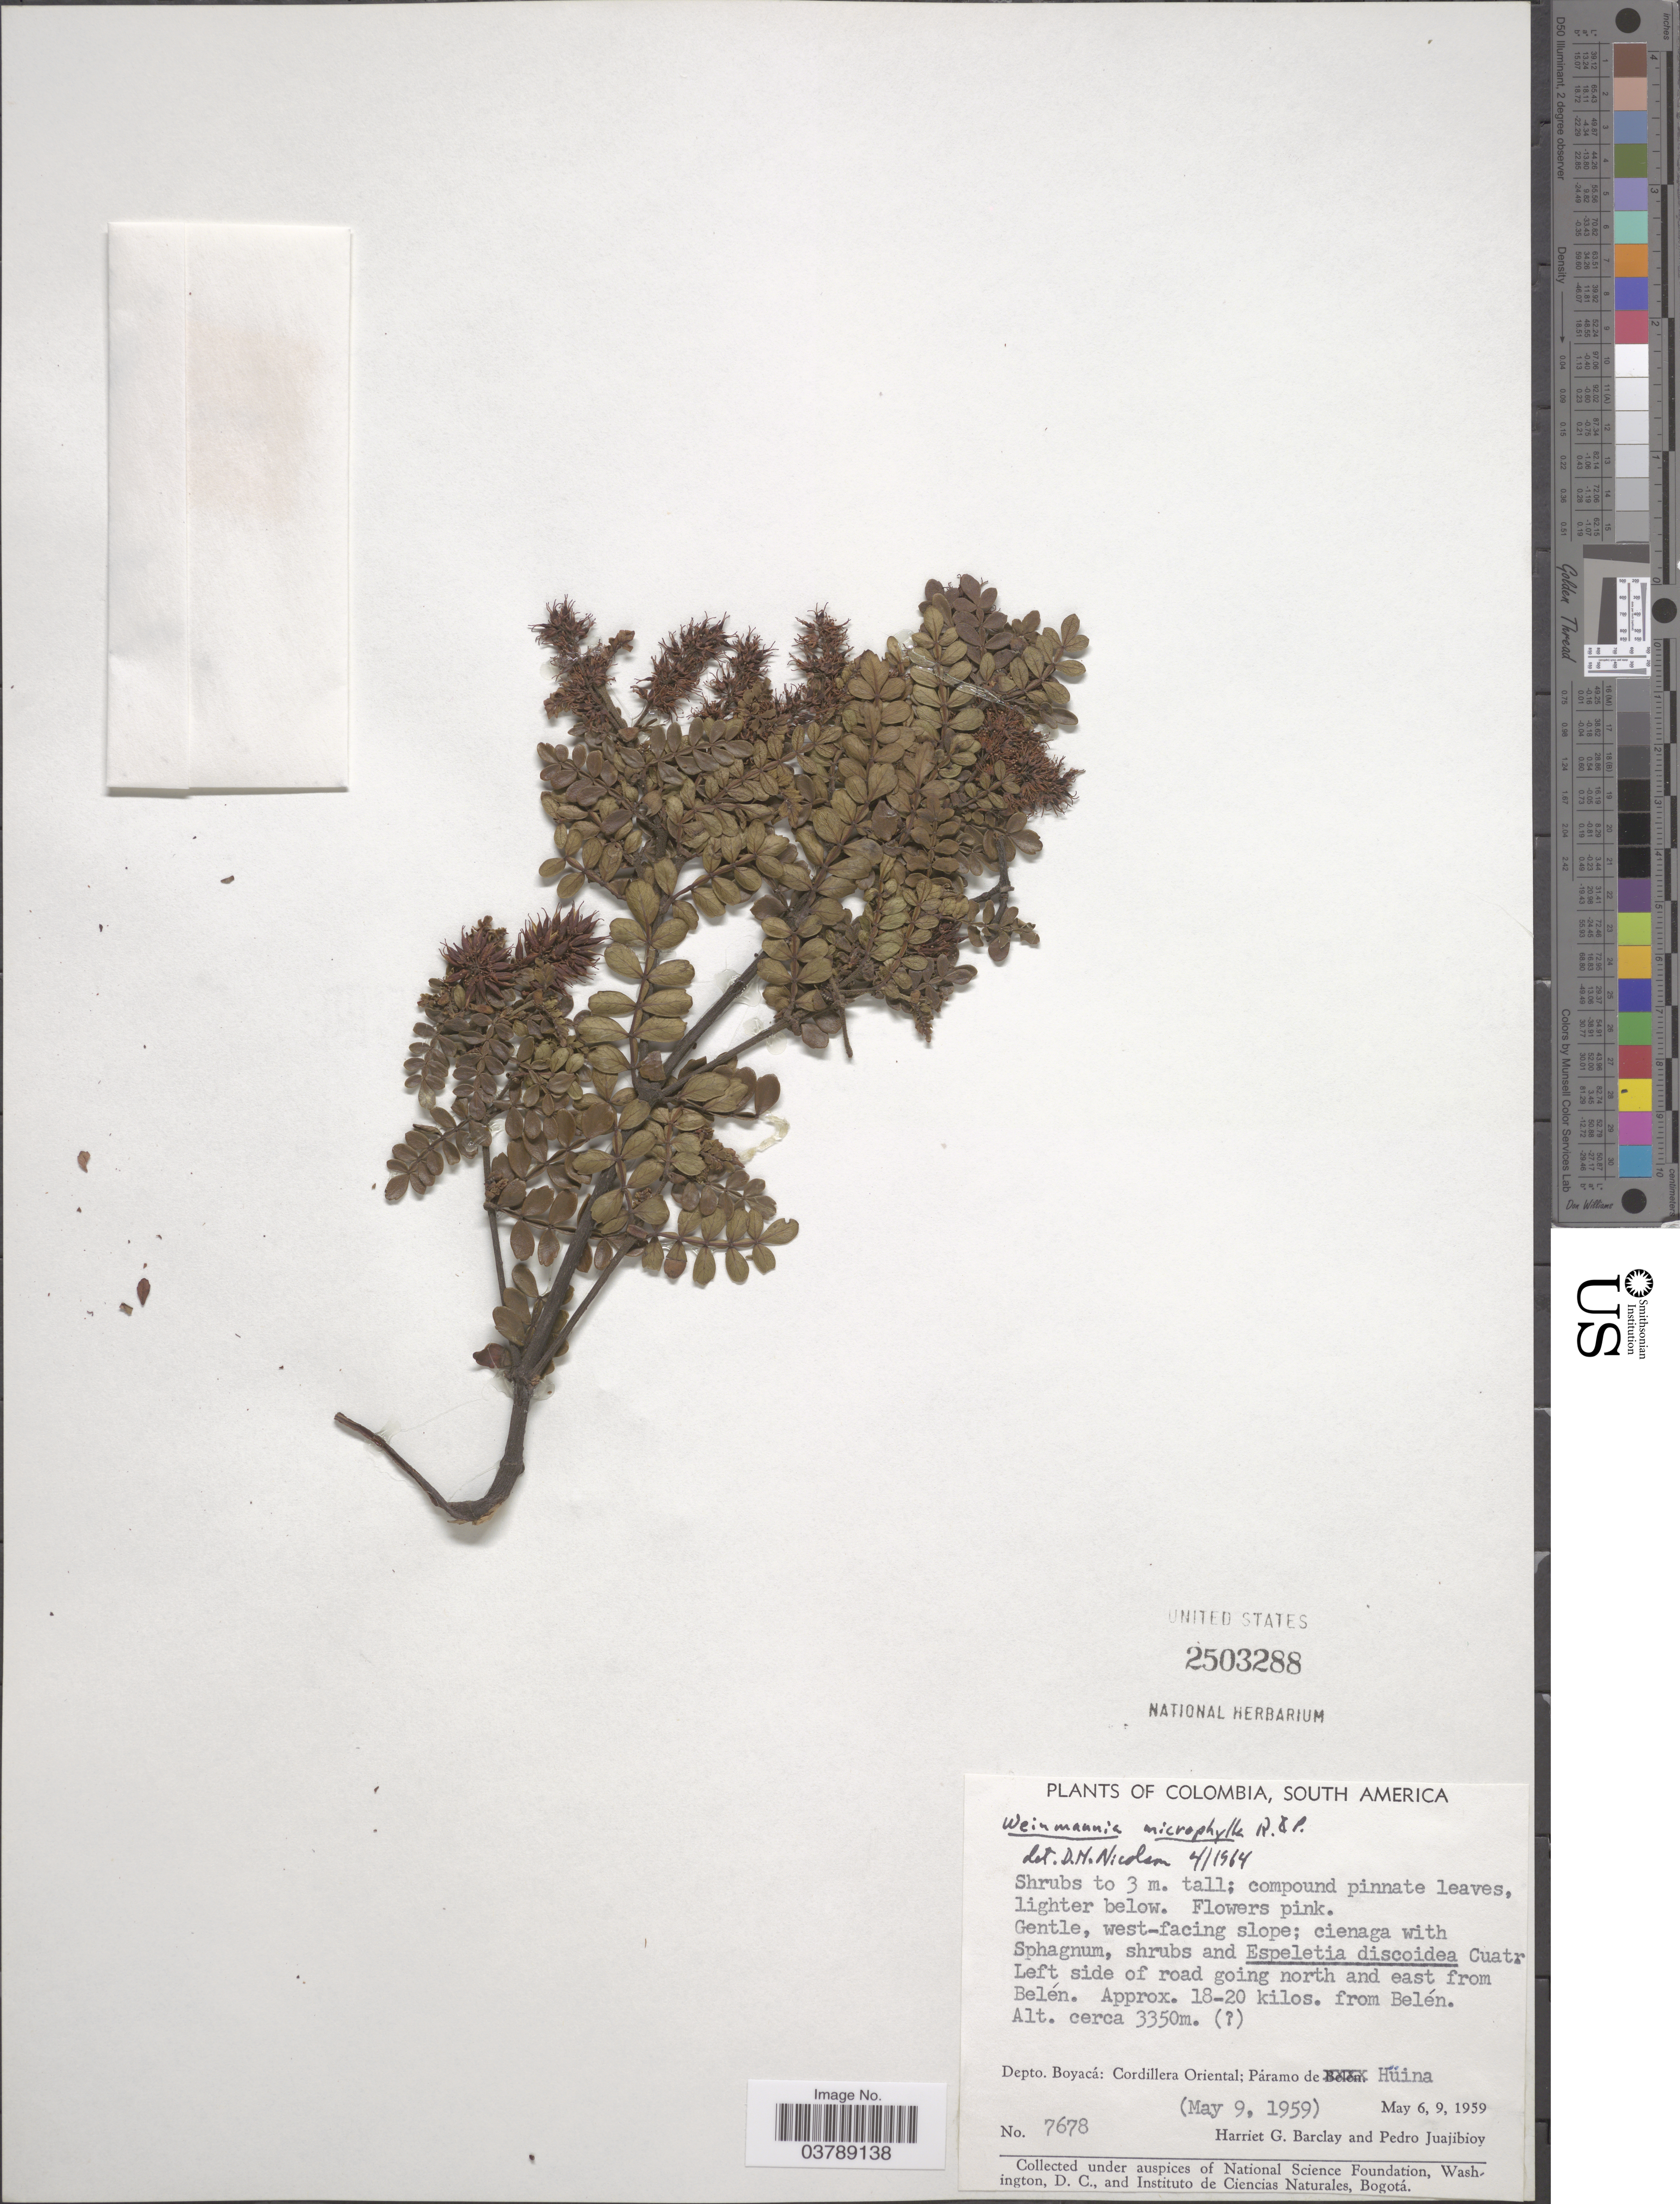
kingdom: Plantae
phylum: Tracheophyta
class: Magnoliopsida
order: Oxalidales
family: Cunoniaceae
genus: Weinmannia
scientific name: Weinmannia fagaroides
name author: Kunth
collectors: H. G. Barclay & P. Juajibioy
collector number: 7678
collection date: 1959-05-09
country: Colombia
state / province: Boyacá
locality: Left side of road going north and east from Belén. Approx. 18-20 kilos. from Belén. Depto. Boyacá: Cordillera Oriental; Páramo de Hüina.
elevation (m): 3350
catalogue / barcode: US 2503288